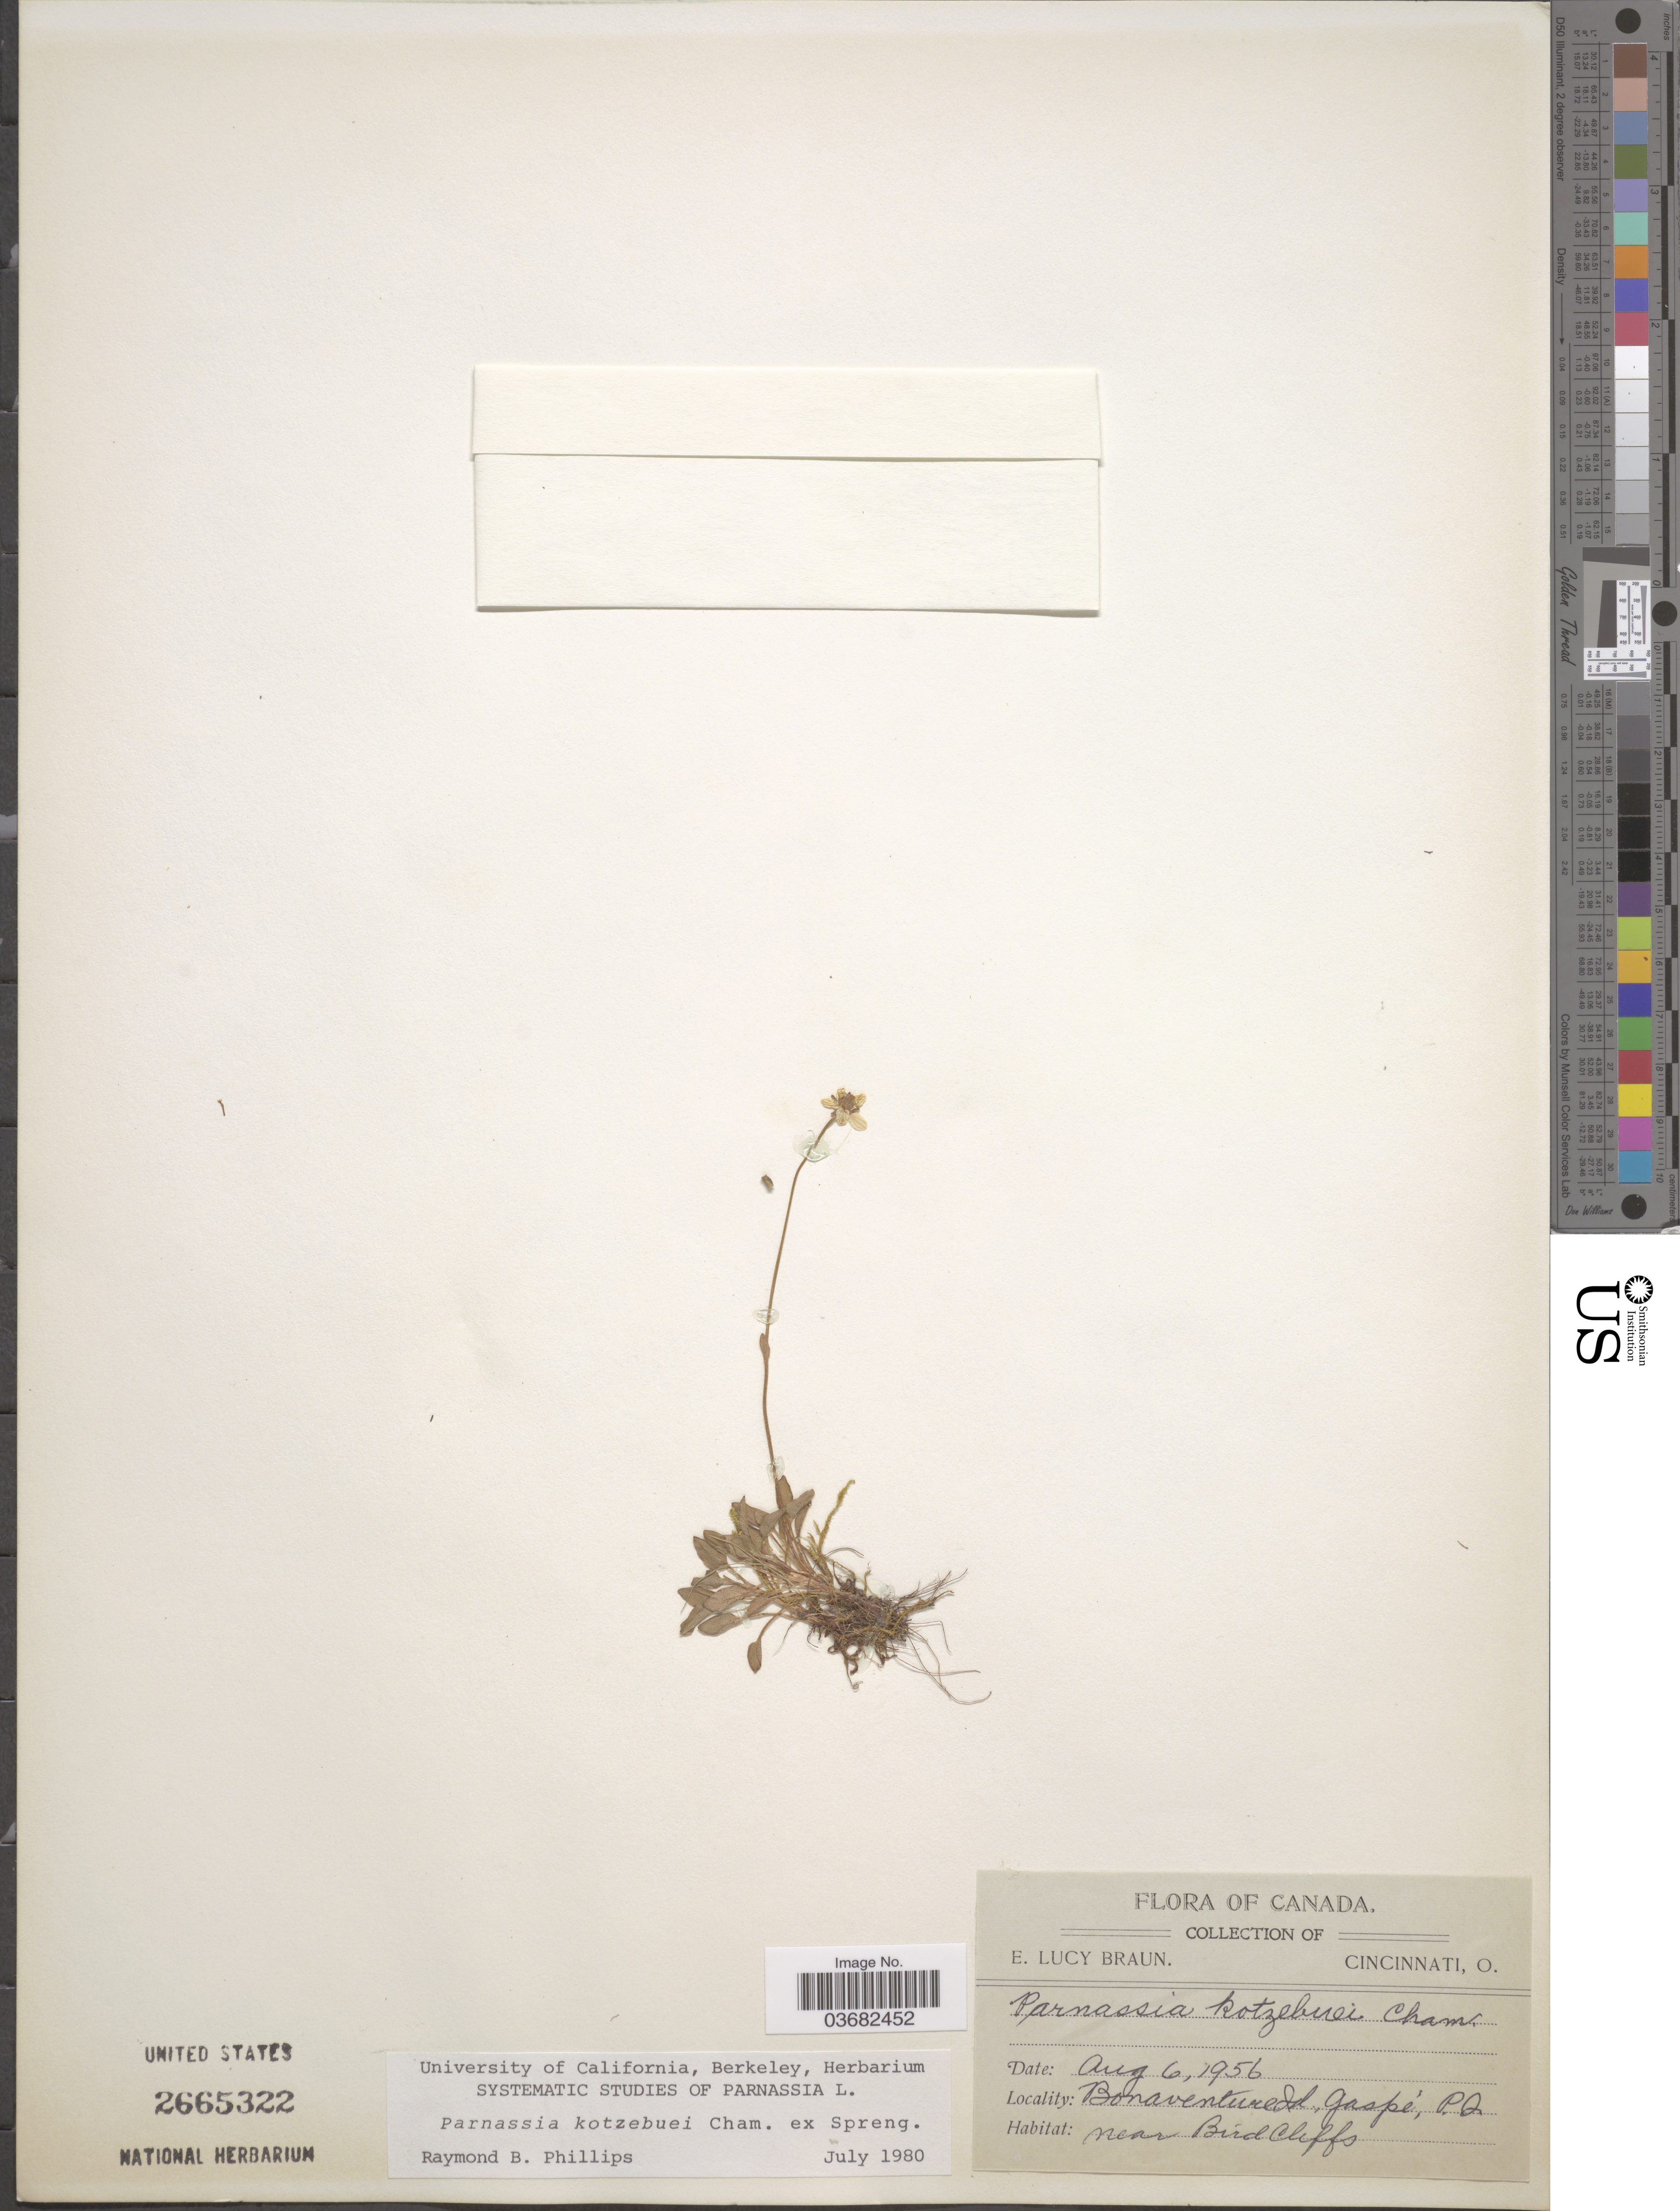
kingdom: Plantae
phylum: Tracheophyta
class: Magnoliopsida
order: Celastrales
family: Parnassiaceae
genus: Parnassia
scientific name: Parnassia kotzebuei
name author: Cham. ex Spreng.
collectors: E. L. Braun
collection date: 1956-08-06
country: Canada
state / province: Quebec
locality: Bonaventure Id, Gaspé. P. Q.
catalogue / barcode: US 2665322